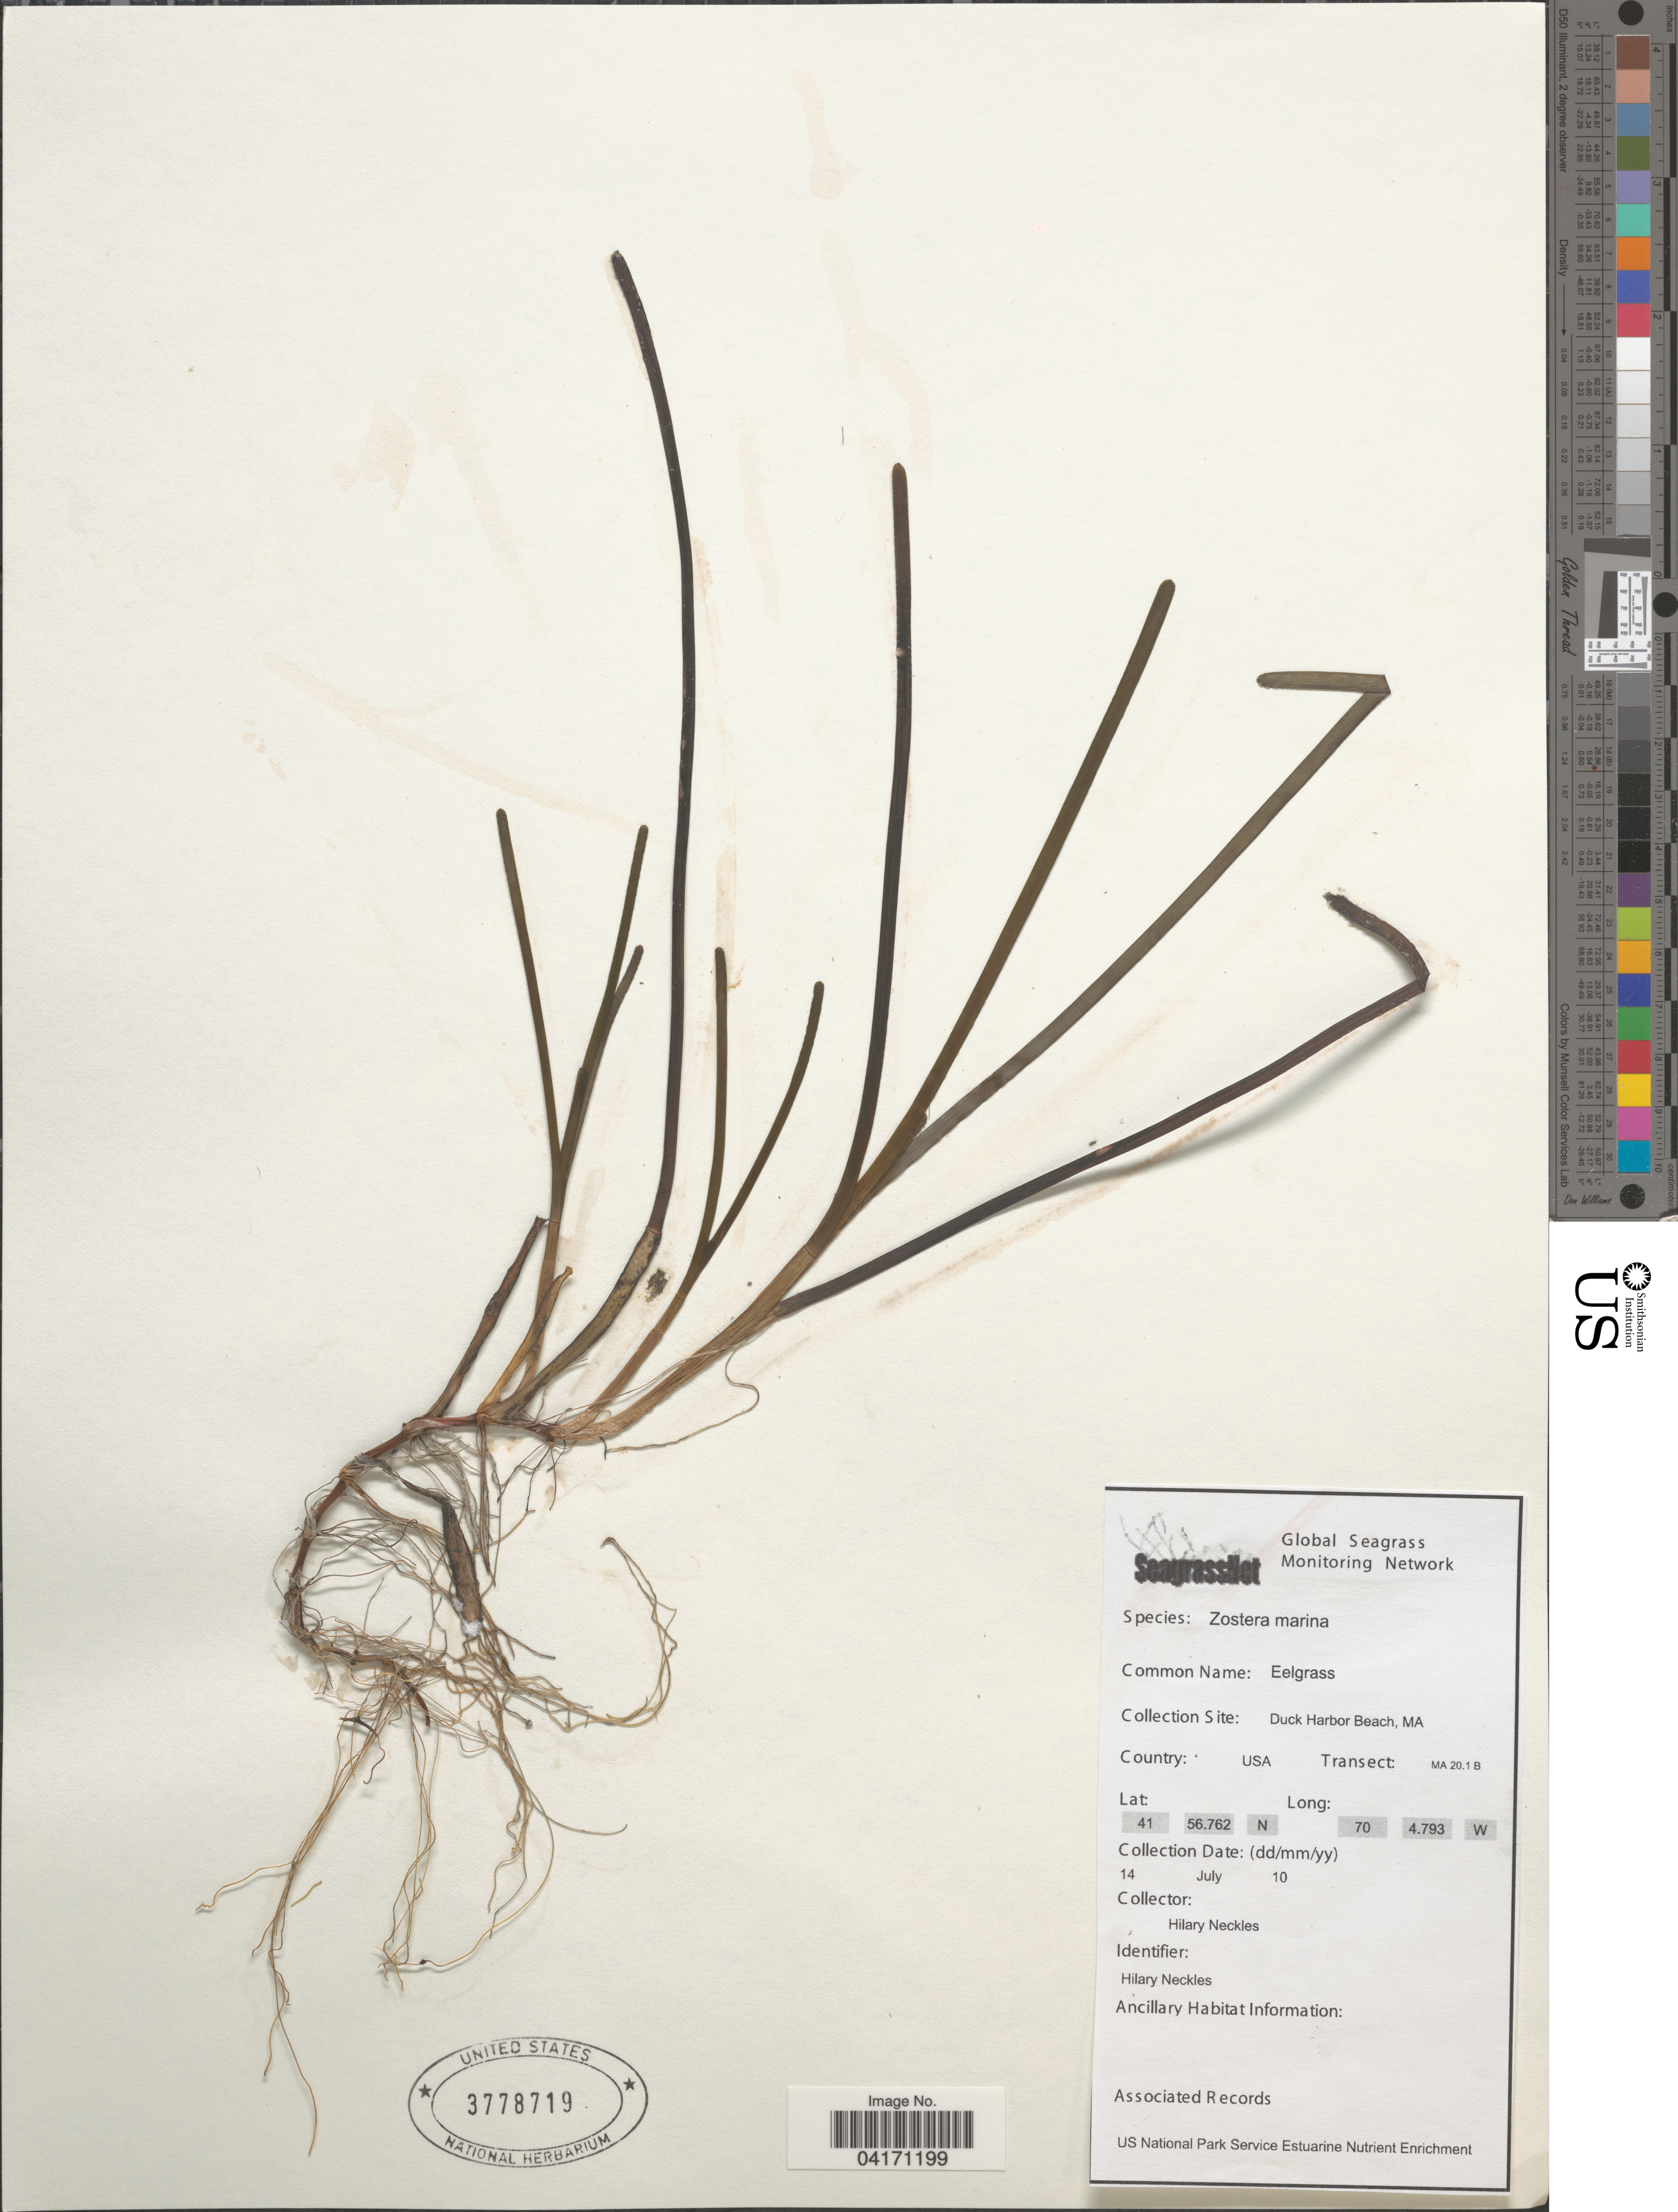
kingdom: Plantae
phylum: Tracheophyta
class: Liliopsida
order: Alismatales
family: Zosteraceae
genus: Zostera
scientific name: Zostera marina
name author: L.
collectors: H. Neckles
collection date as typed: Transcribed d/m/y: 14/7/10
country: United States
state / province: Massachusetts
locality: Duck Harbor Beach. Transect: MA 20.1 B.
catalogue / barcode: US 3778719